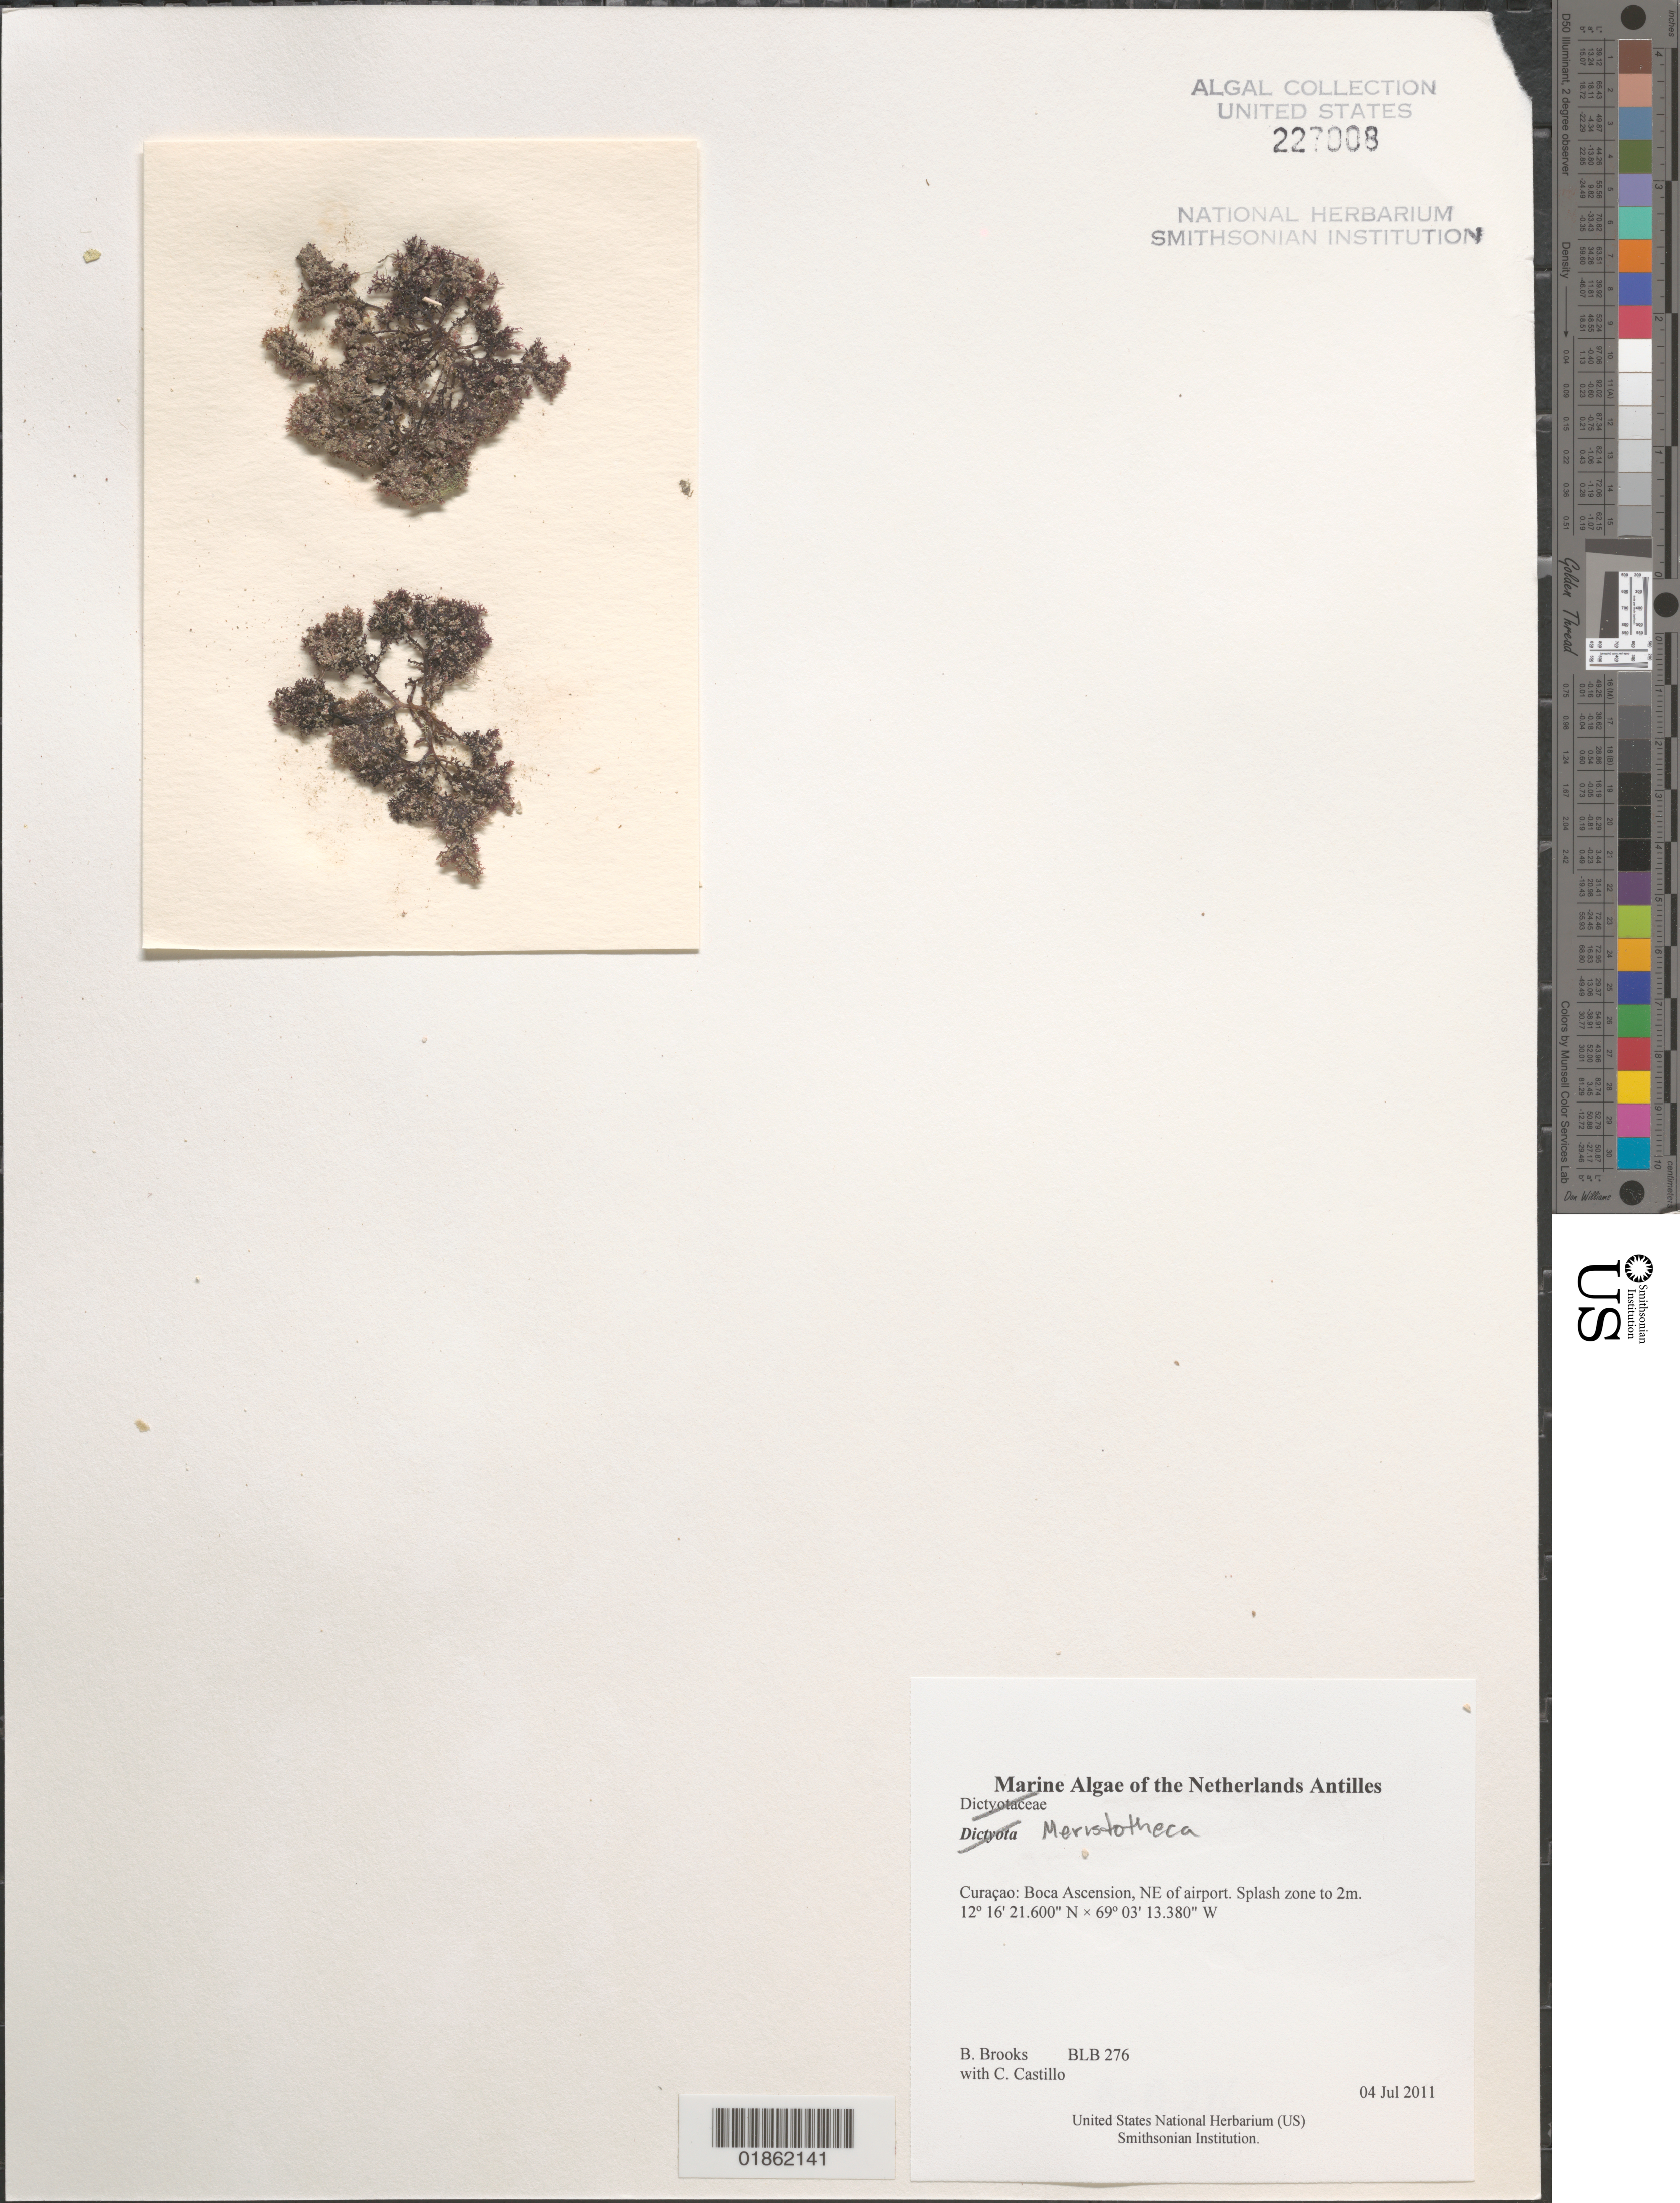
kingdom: Chromista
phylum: Ochrophyta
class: Phaeophyceae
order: Dictyotales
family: Dictyotaceae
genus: Dictyota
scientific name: Dictyota sp.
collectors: B. Brooks & C. Castillo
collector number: BLB 276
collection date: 2011-07-04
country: Curaçao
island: Curaçao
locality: Boca Ascension, NE of airport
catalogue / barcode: US 227008